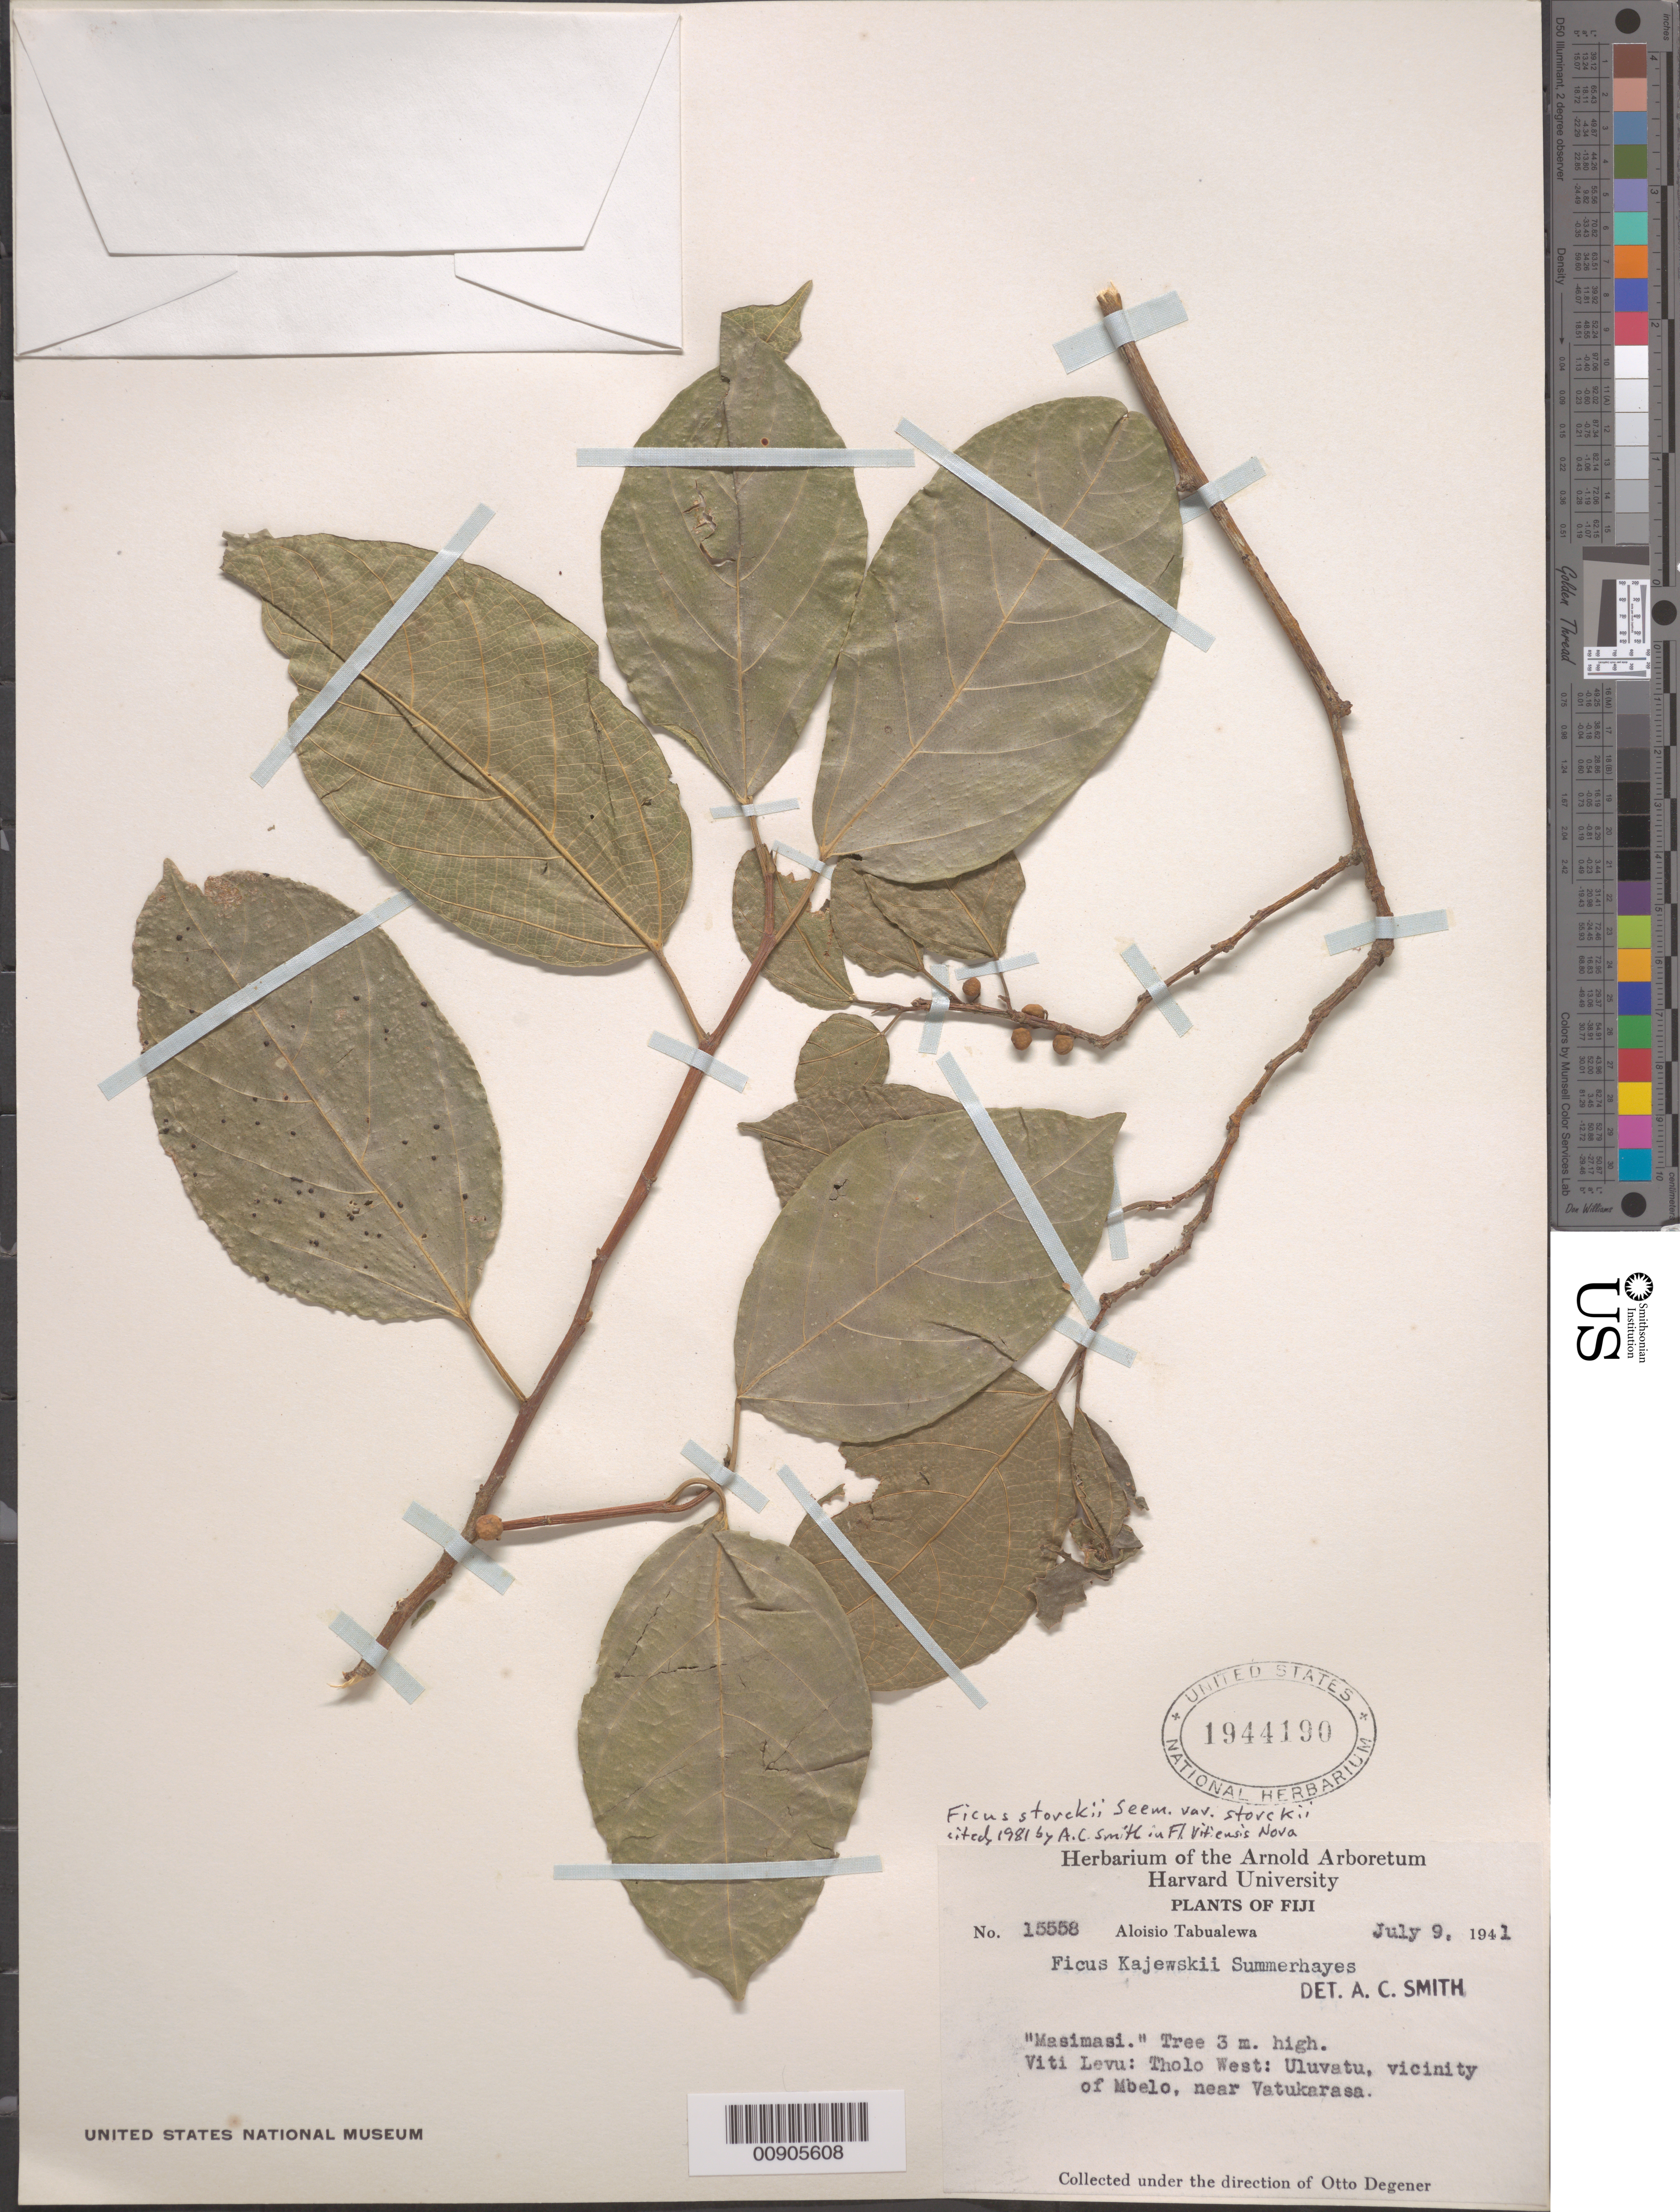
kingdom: Plantae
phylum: Tracheophyta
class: Magnoliopsida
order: Rosales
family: Moraceae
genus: Ficus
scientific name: Ficus storckii var. storckii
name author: Seem.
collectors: O. Degener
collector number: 15558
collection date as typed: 09 Jul 1941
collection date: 1941-07-09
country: Fiji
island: Viti Levu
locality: Tholo West; Uluvatu, vicinity of Mbelo, near Vatukarasa.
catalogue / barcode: US 1944190